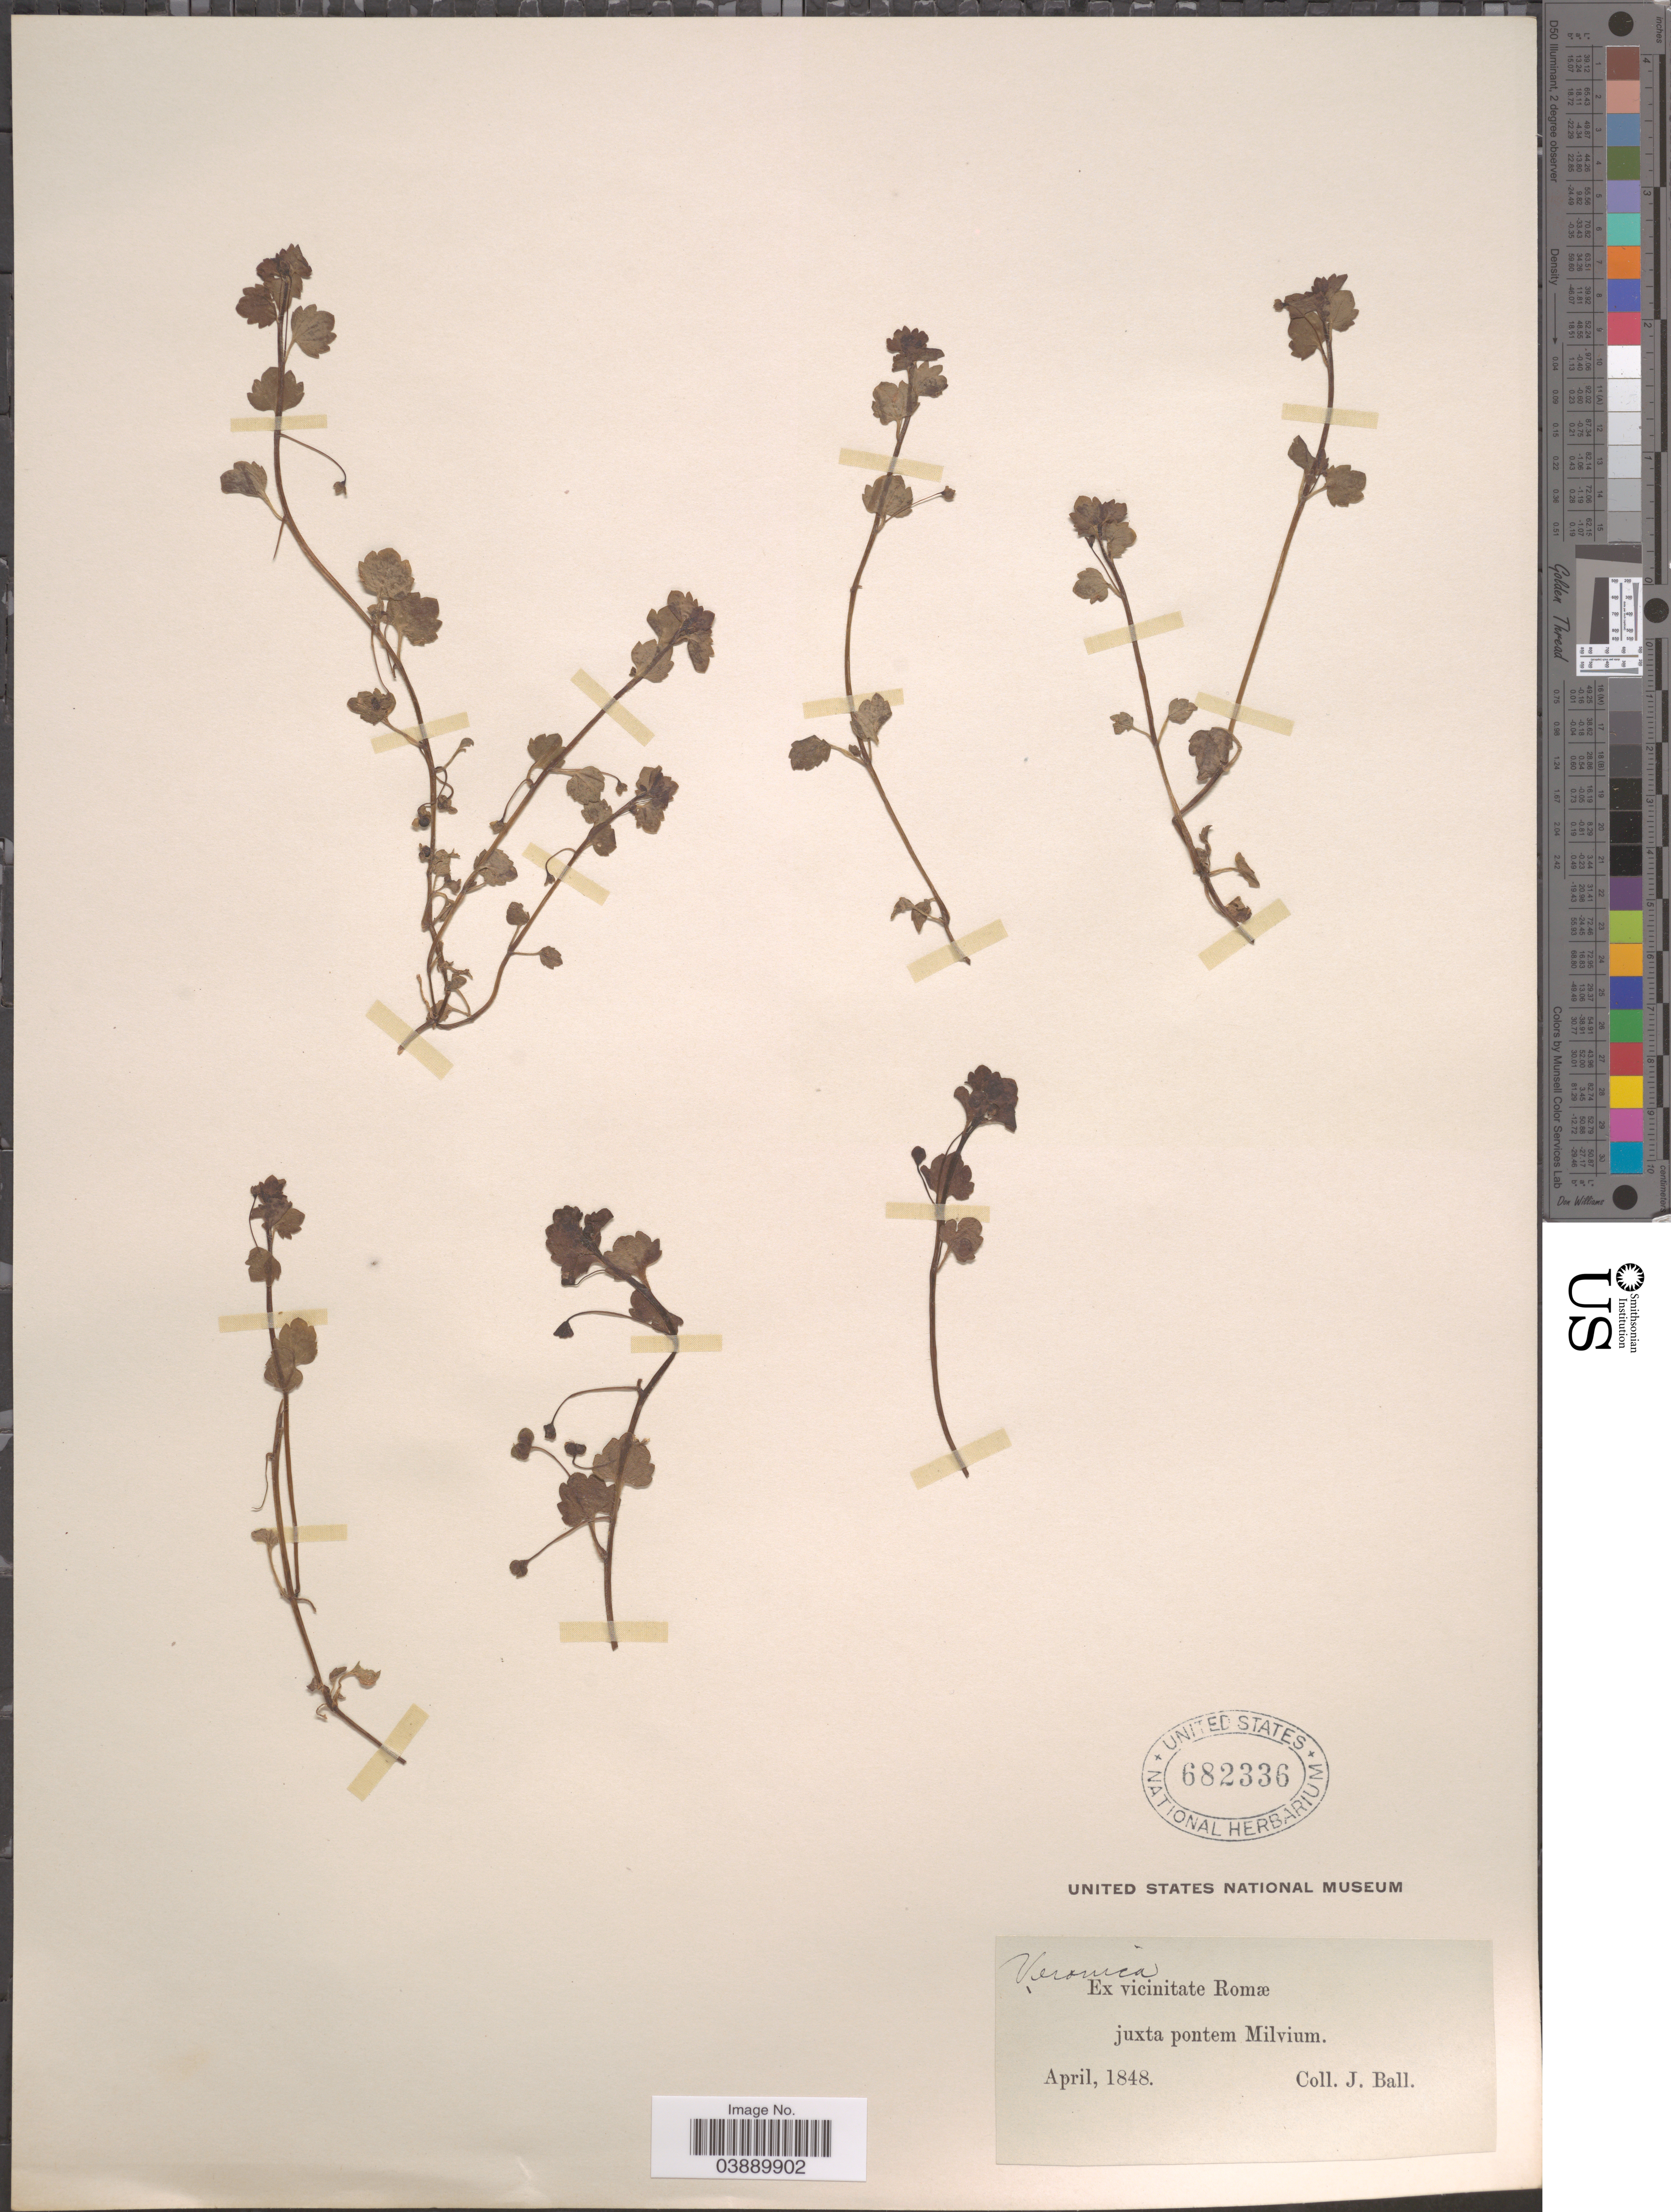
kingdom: Plantae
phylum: Tracheophyta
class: Magnoliopsida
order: Lamiales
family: Plantaginaceae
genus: Veronica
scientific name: Veronica cymbalaria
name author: M. Bodard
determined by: Albach, Dirk C.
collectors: J. Ball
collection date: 1848-04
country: Italy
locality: Ex vicinitate Romæ juxta pontem Milvium.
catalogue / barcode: US 682336